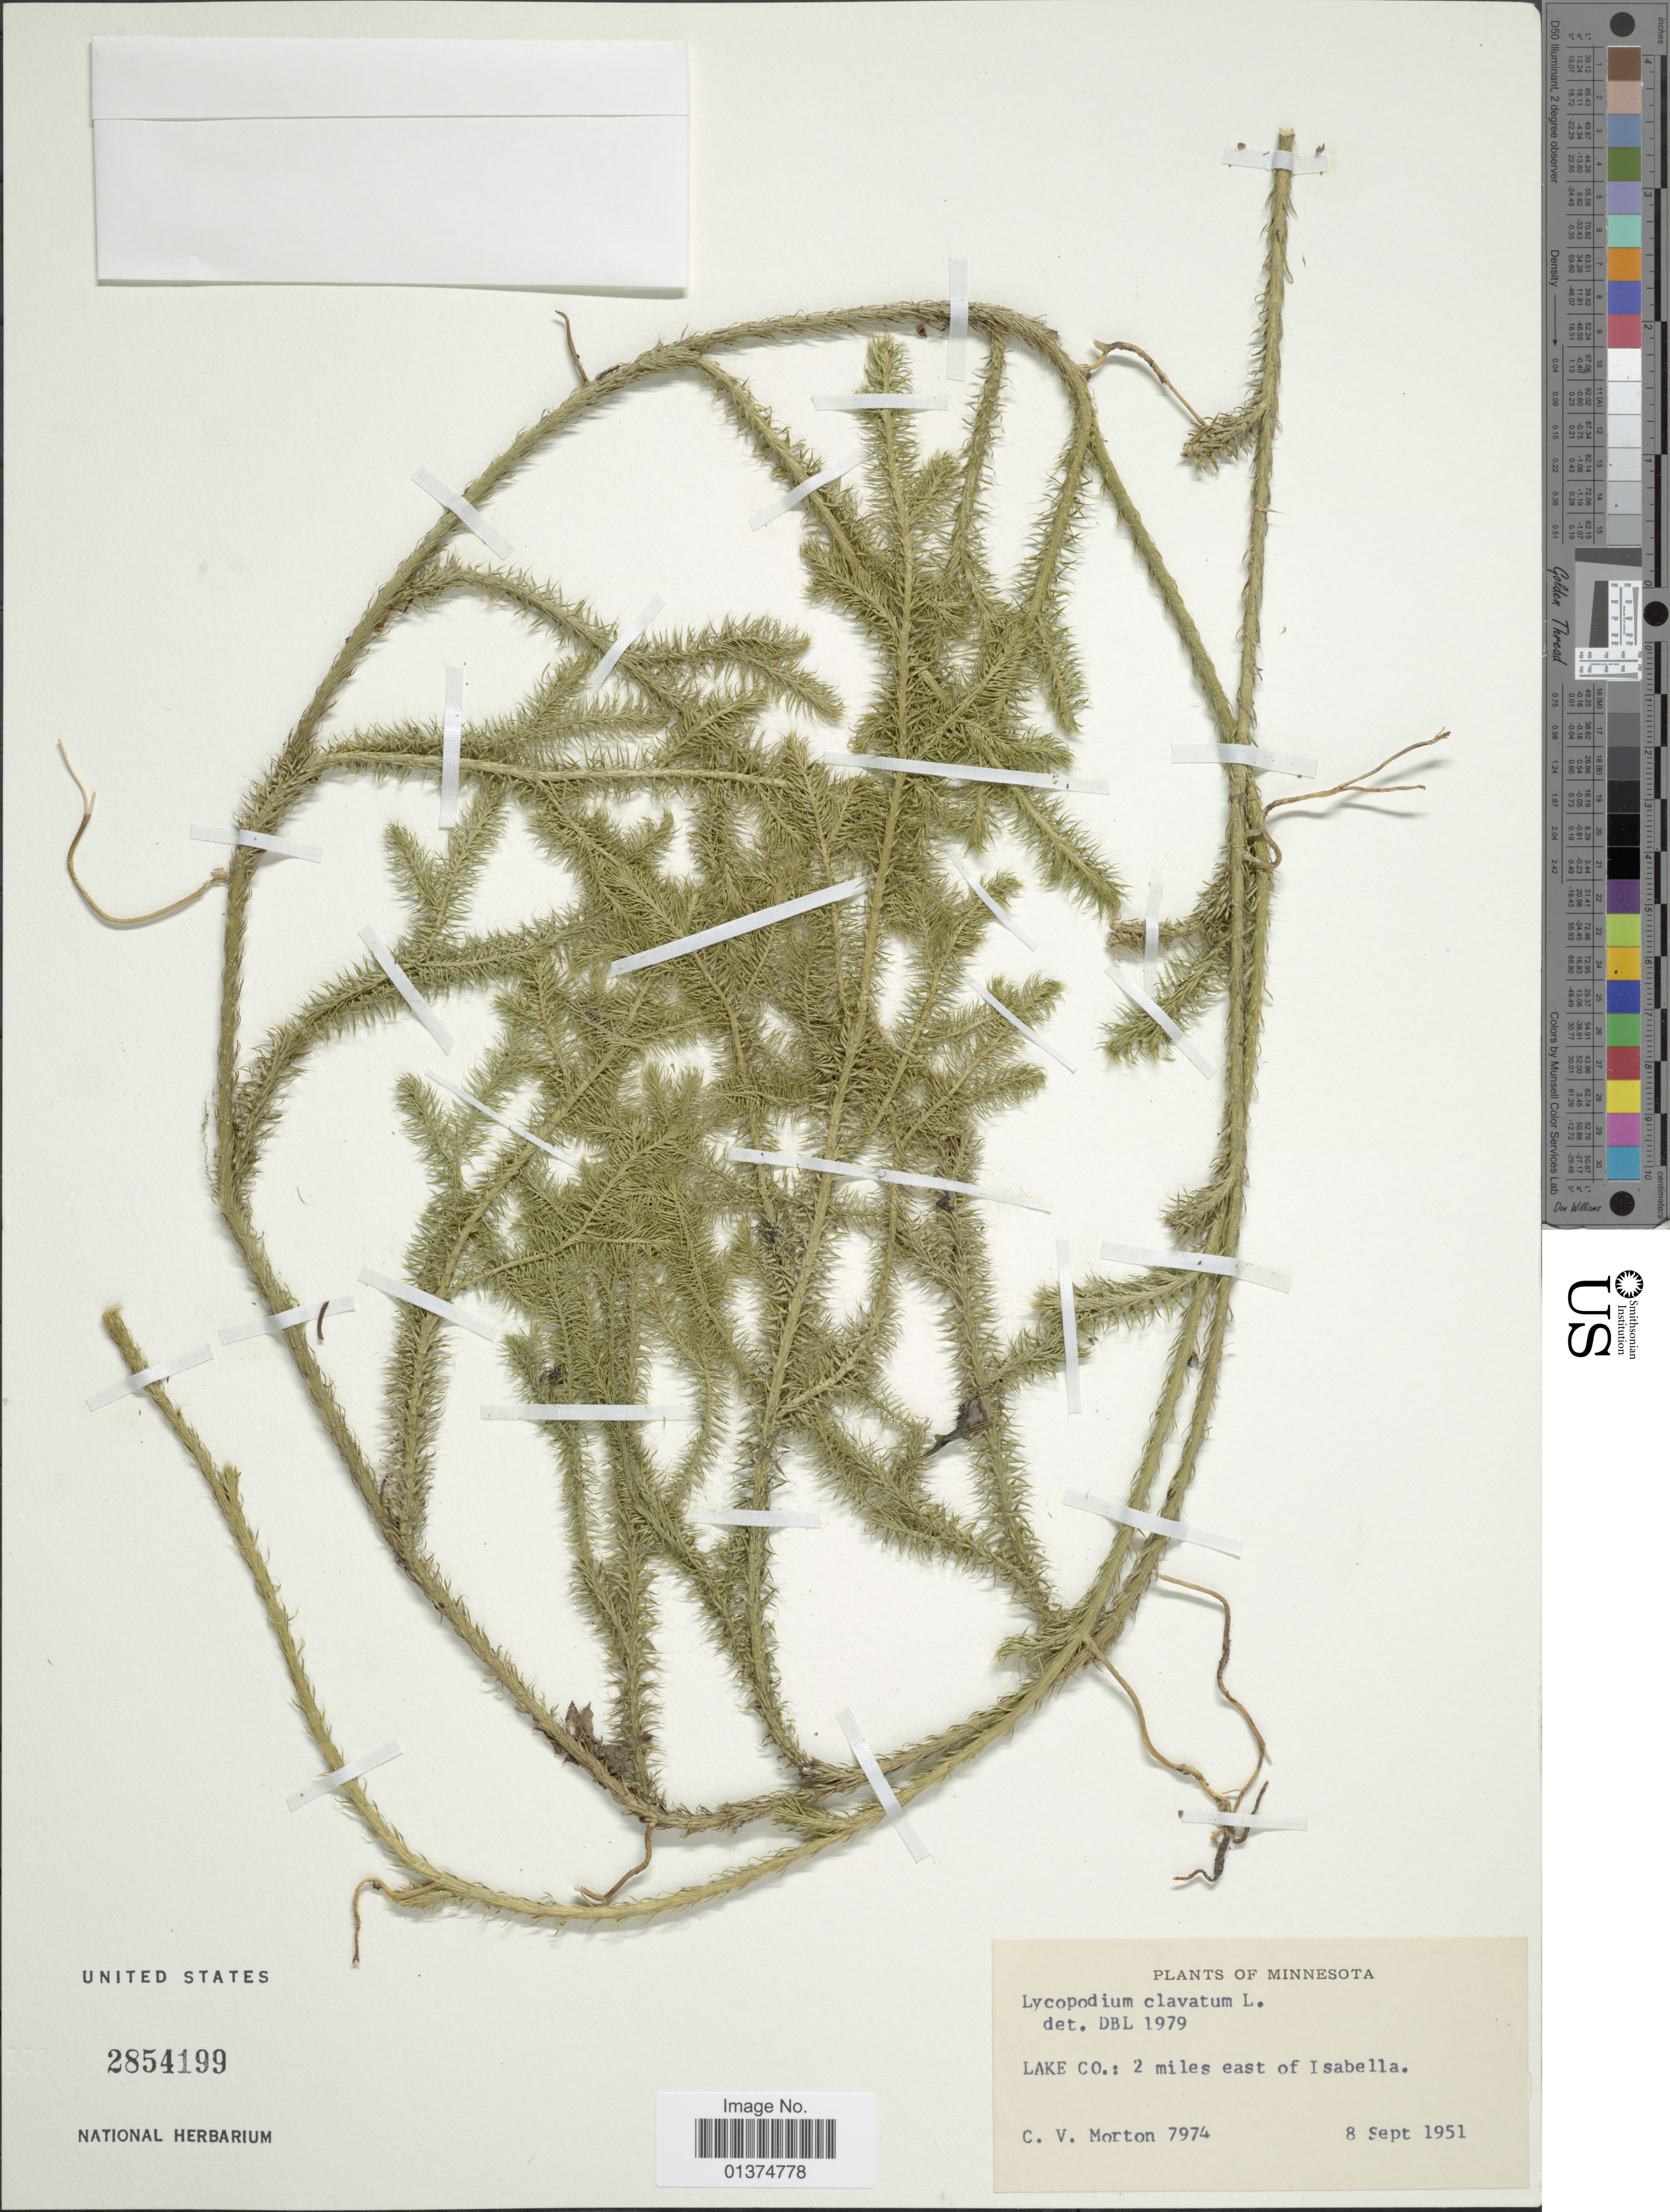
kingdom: Plantae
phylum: Tracheophyta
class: Lycopodiopsida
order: Lycopodiales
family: Lycopodiaceae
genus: Lycopodium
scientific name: Lycopodium clavatum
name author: L.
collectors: C. V. Morton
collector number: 7974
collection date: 1951-09-08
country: United States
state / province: Minnesota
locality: Lake Co: 2 miles east of Isabella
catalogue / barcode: US 2854199